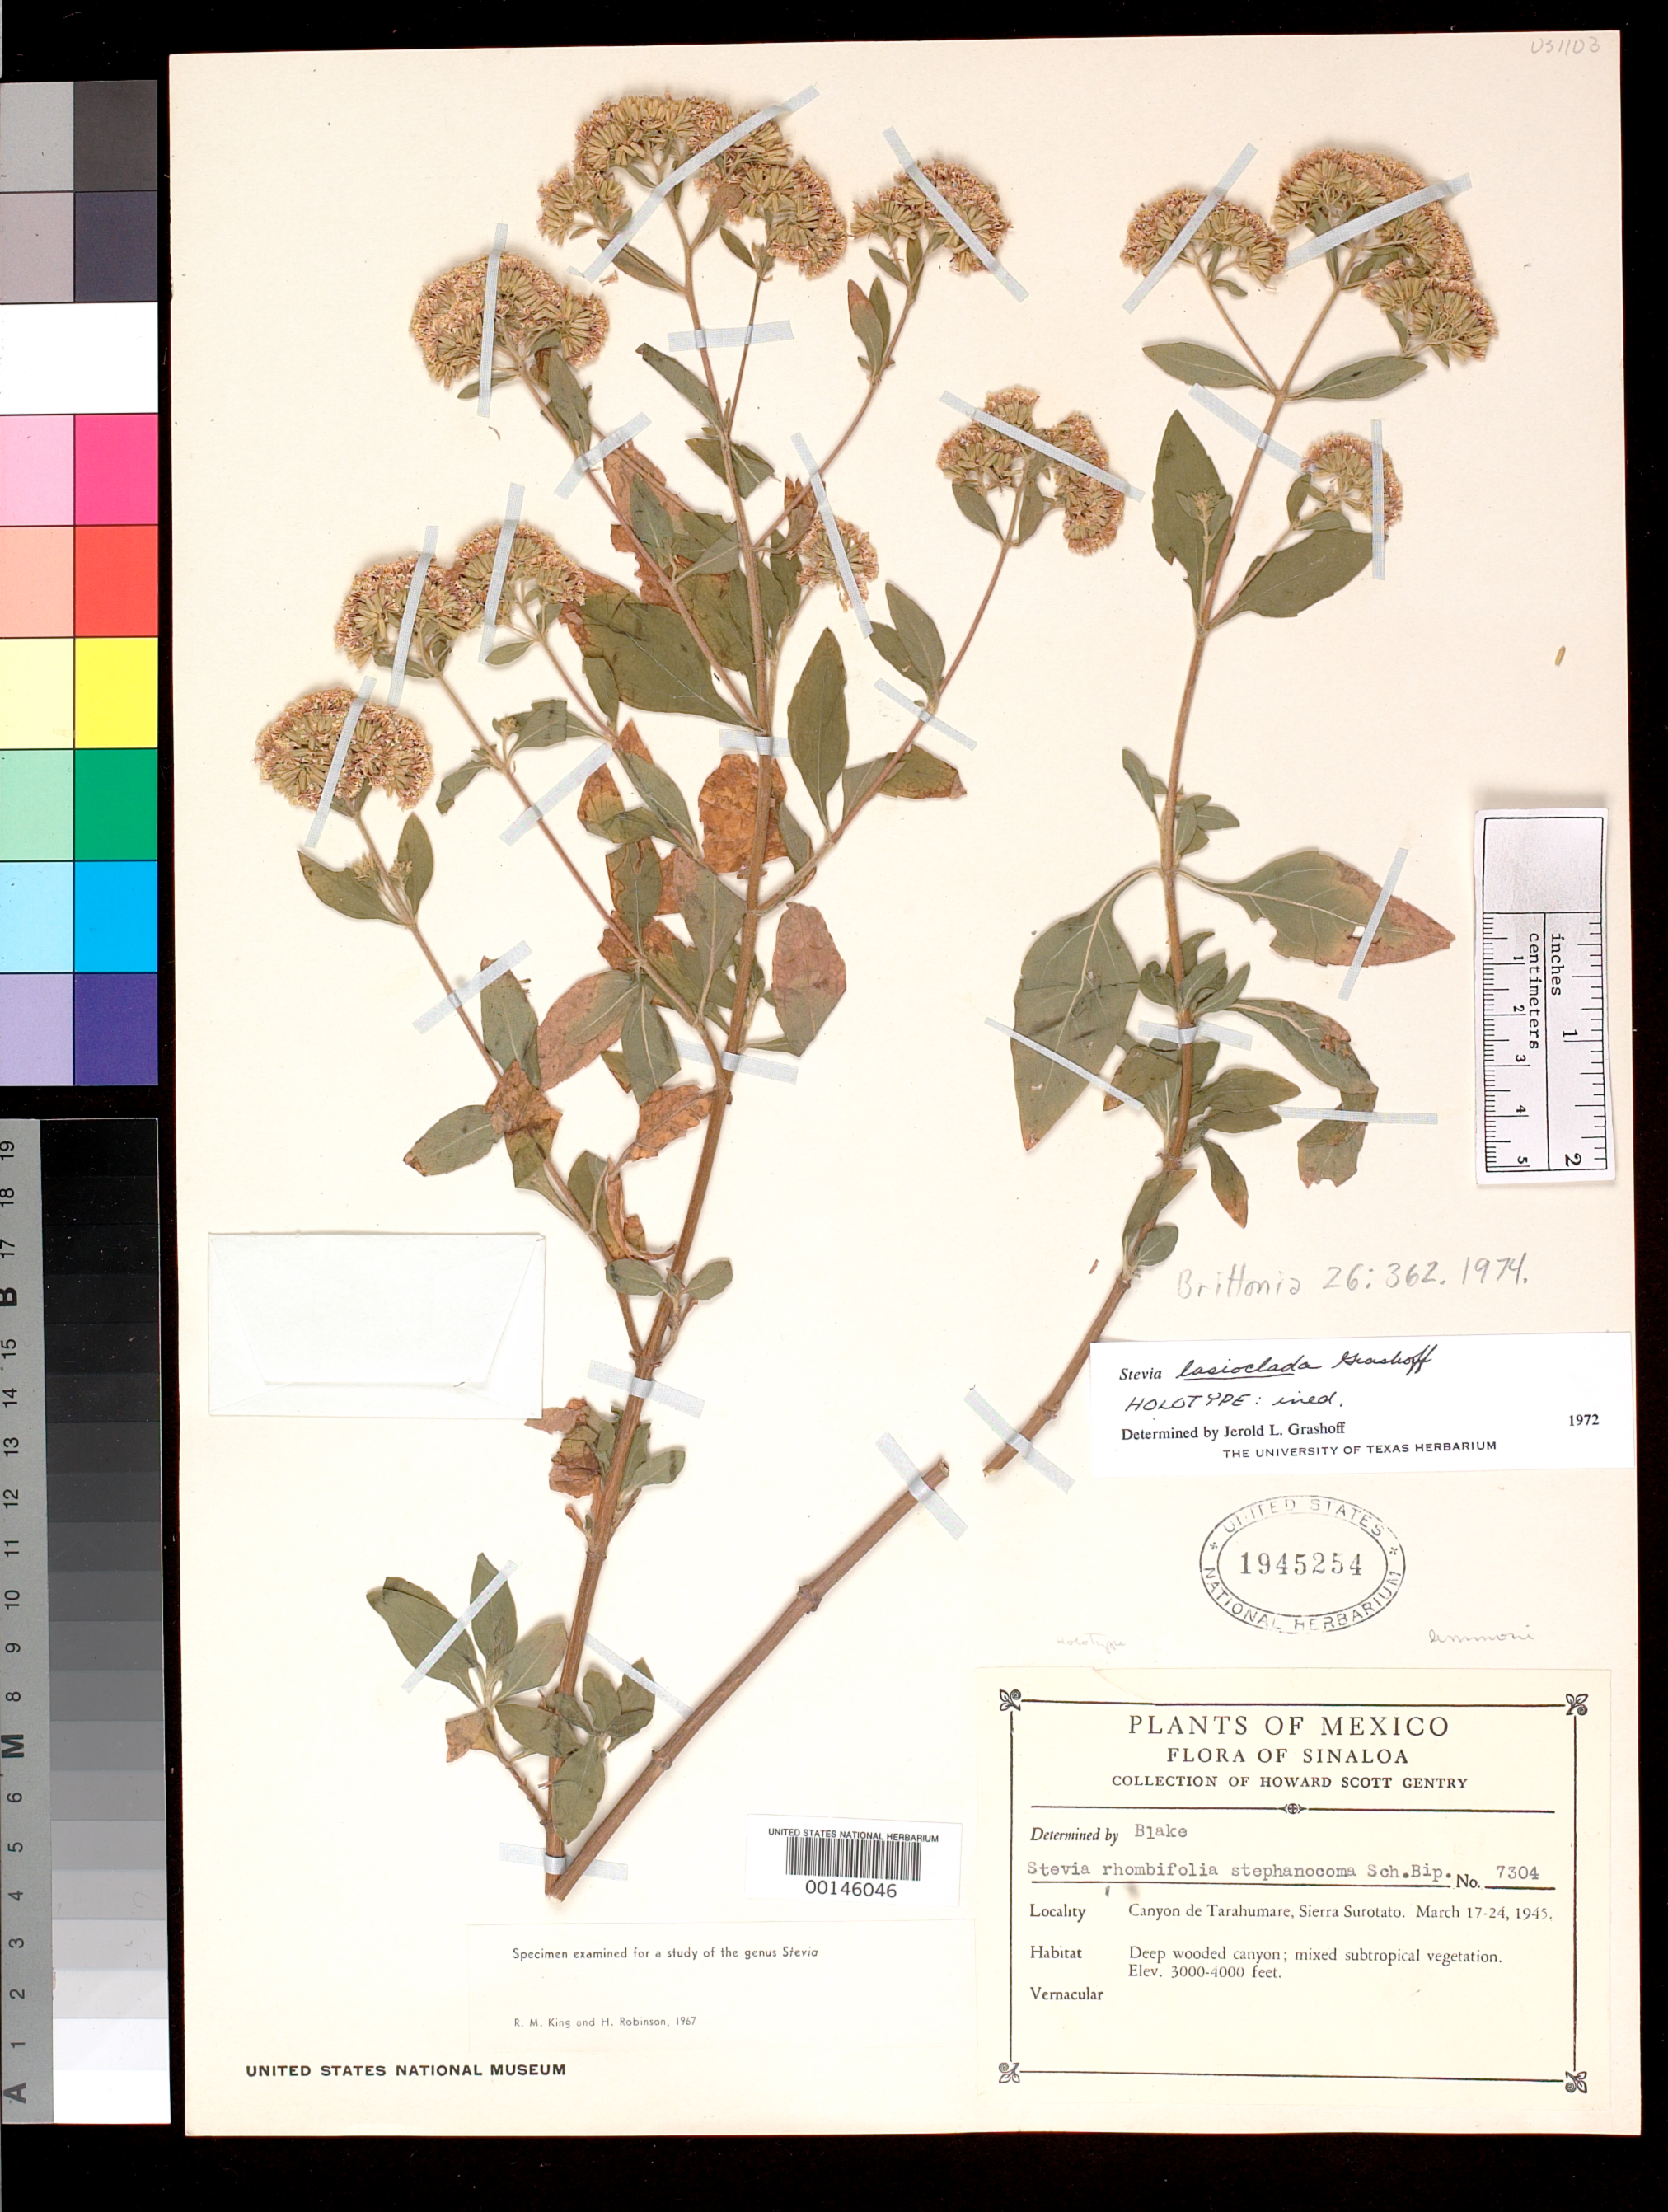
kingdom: Plantae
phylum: Tracheophyta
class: Magnoliopsida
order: Asterales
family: Asteraceae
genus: Stevia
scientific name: Stevia lasioclada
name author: Grashoff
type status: Holotype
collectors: H. S. Gentry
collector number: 7304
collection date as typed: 17 Mar 1945 to 24 Mar 1945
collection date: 1945-03-17/1945-03-24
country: Mexico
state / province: Sinaloa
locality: Canyon of Tarahumare, Sierra Surotato.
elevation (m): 914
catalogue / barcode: US 1945254